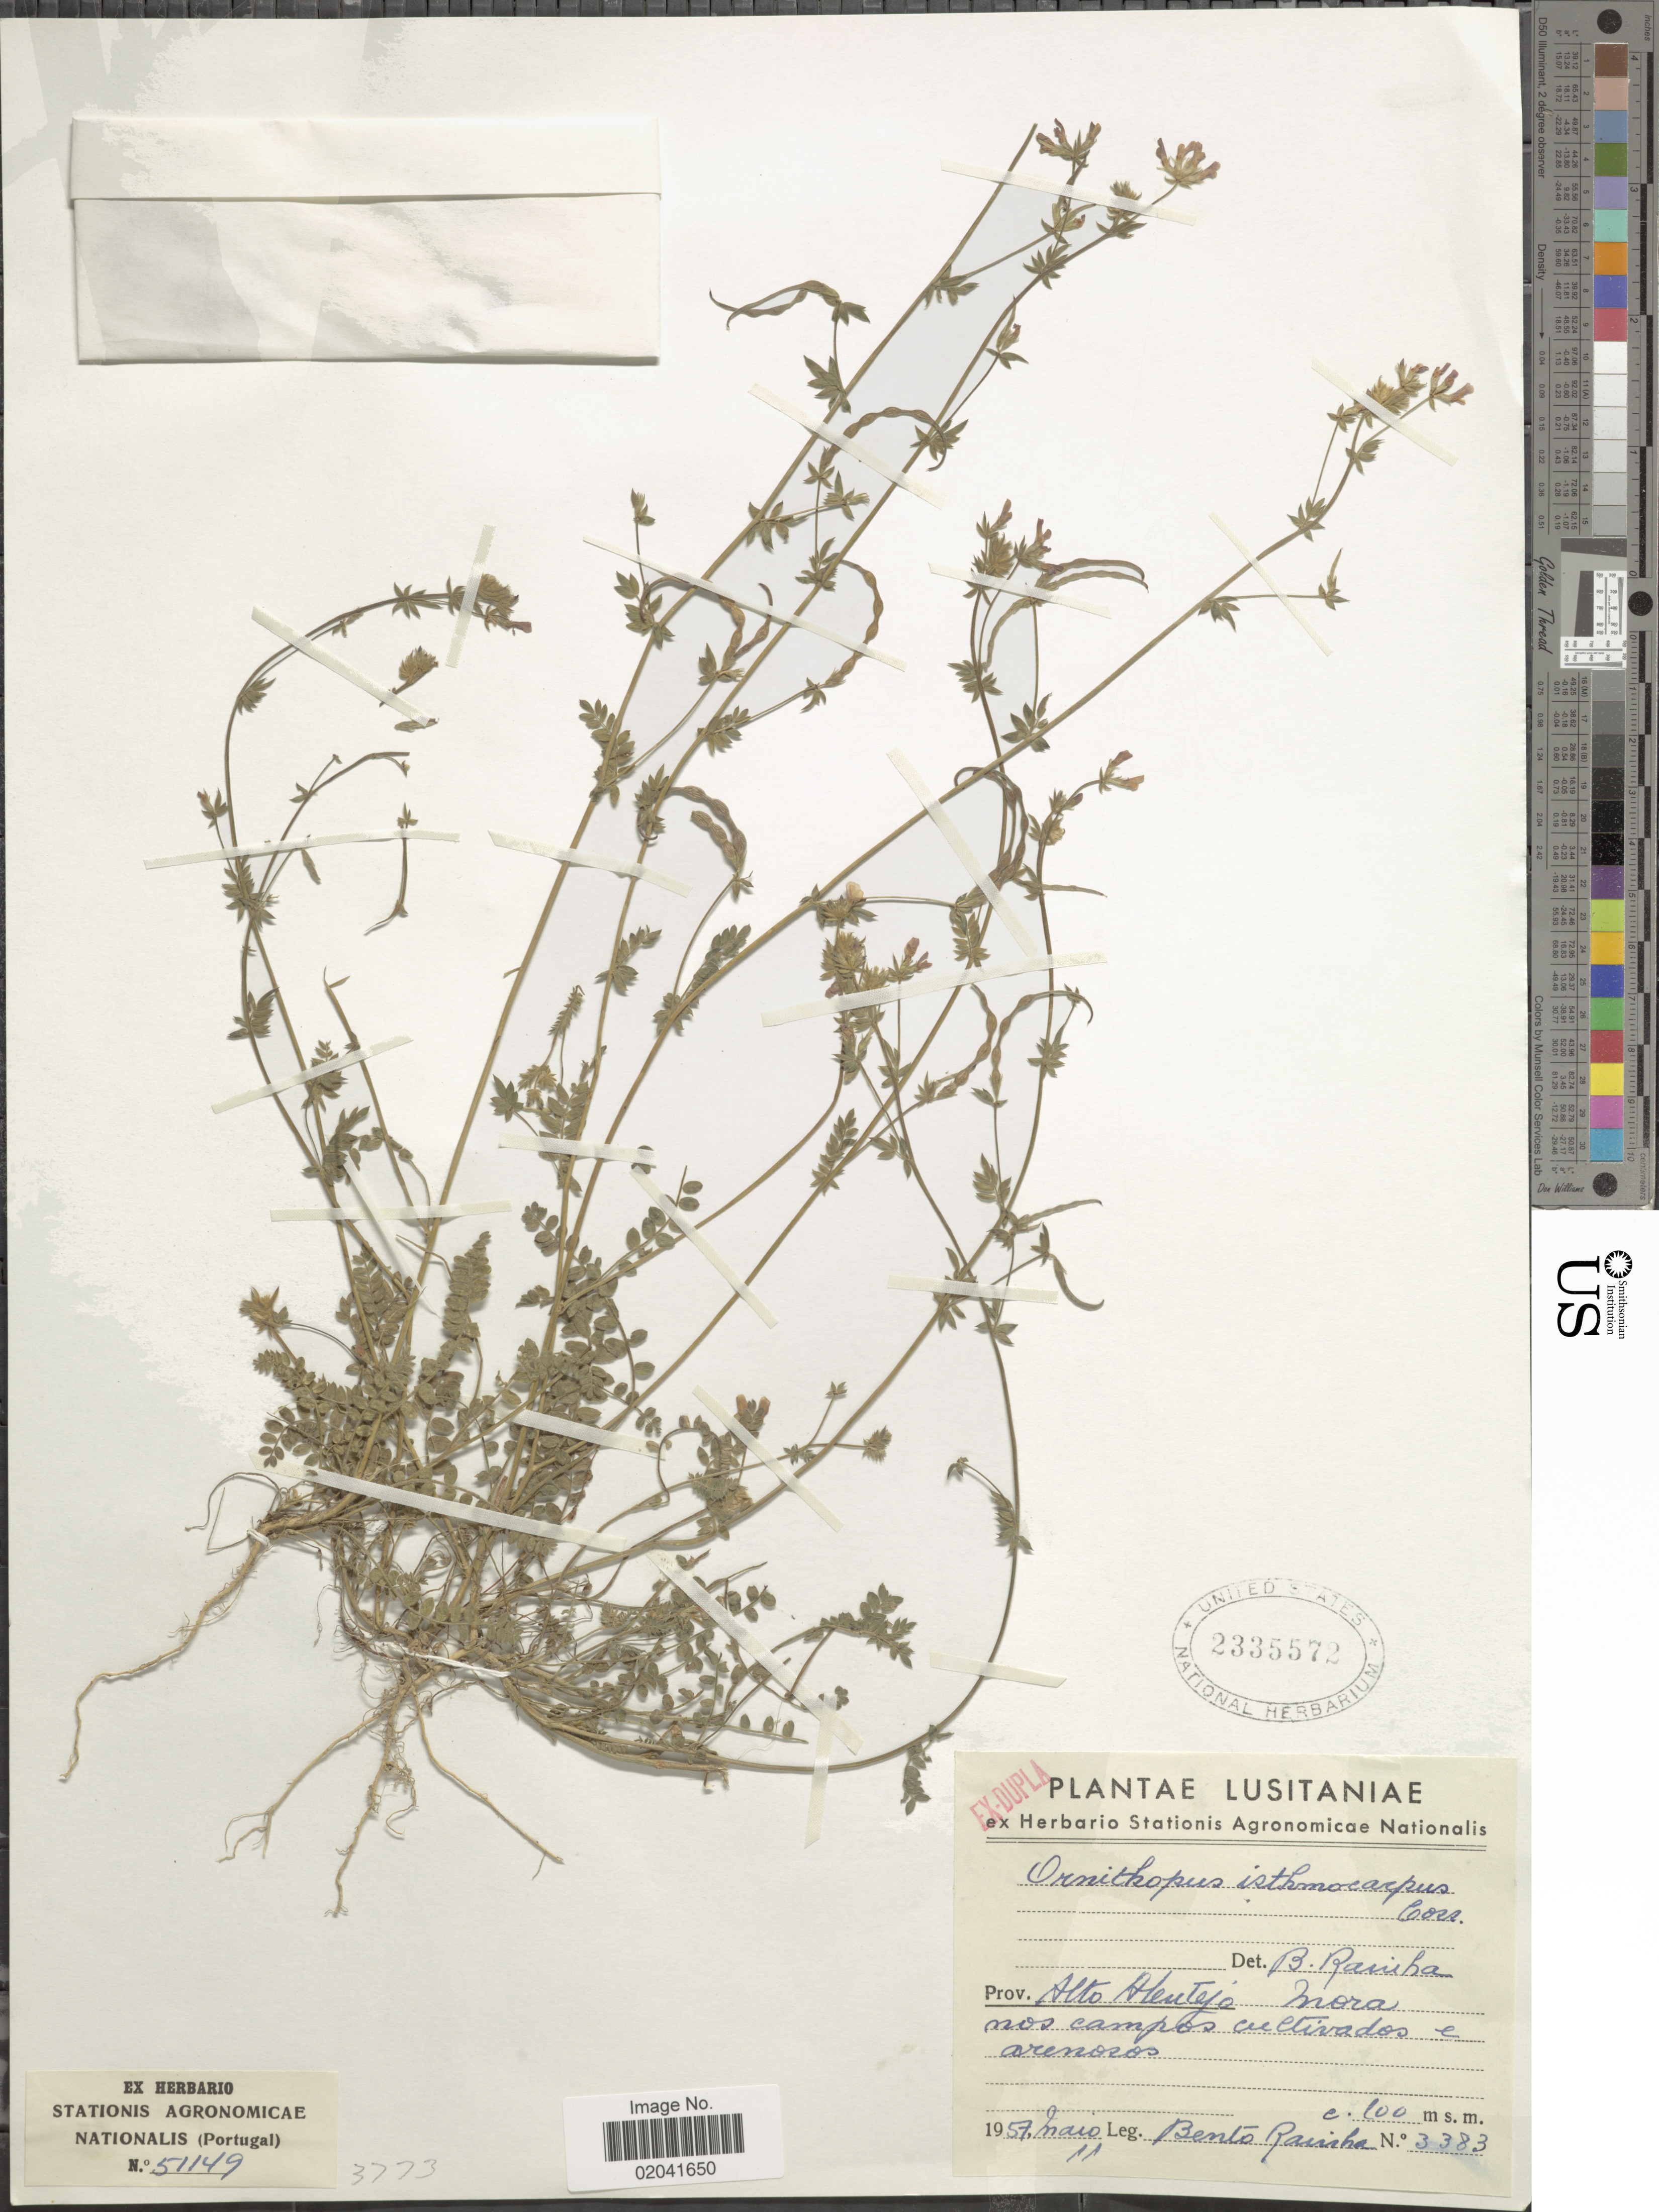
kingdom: Plantae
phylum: Tracheophyta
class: Magnoliopsida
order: Fabales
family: Fabaceae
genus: Ornithopus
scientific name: Ornithopus isthmocarpus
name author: Coss.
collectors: B. Rainha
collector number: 3383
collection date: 1857-05-11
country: Portugal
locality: Prov. alto Alenteja Mora. nos campos cultivados e arenosos.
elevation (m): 100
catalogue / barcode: US 2335572